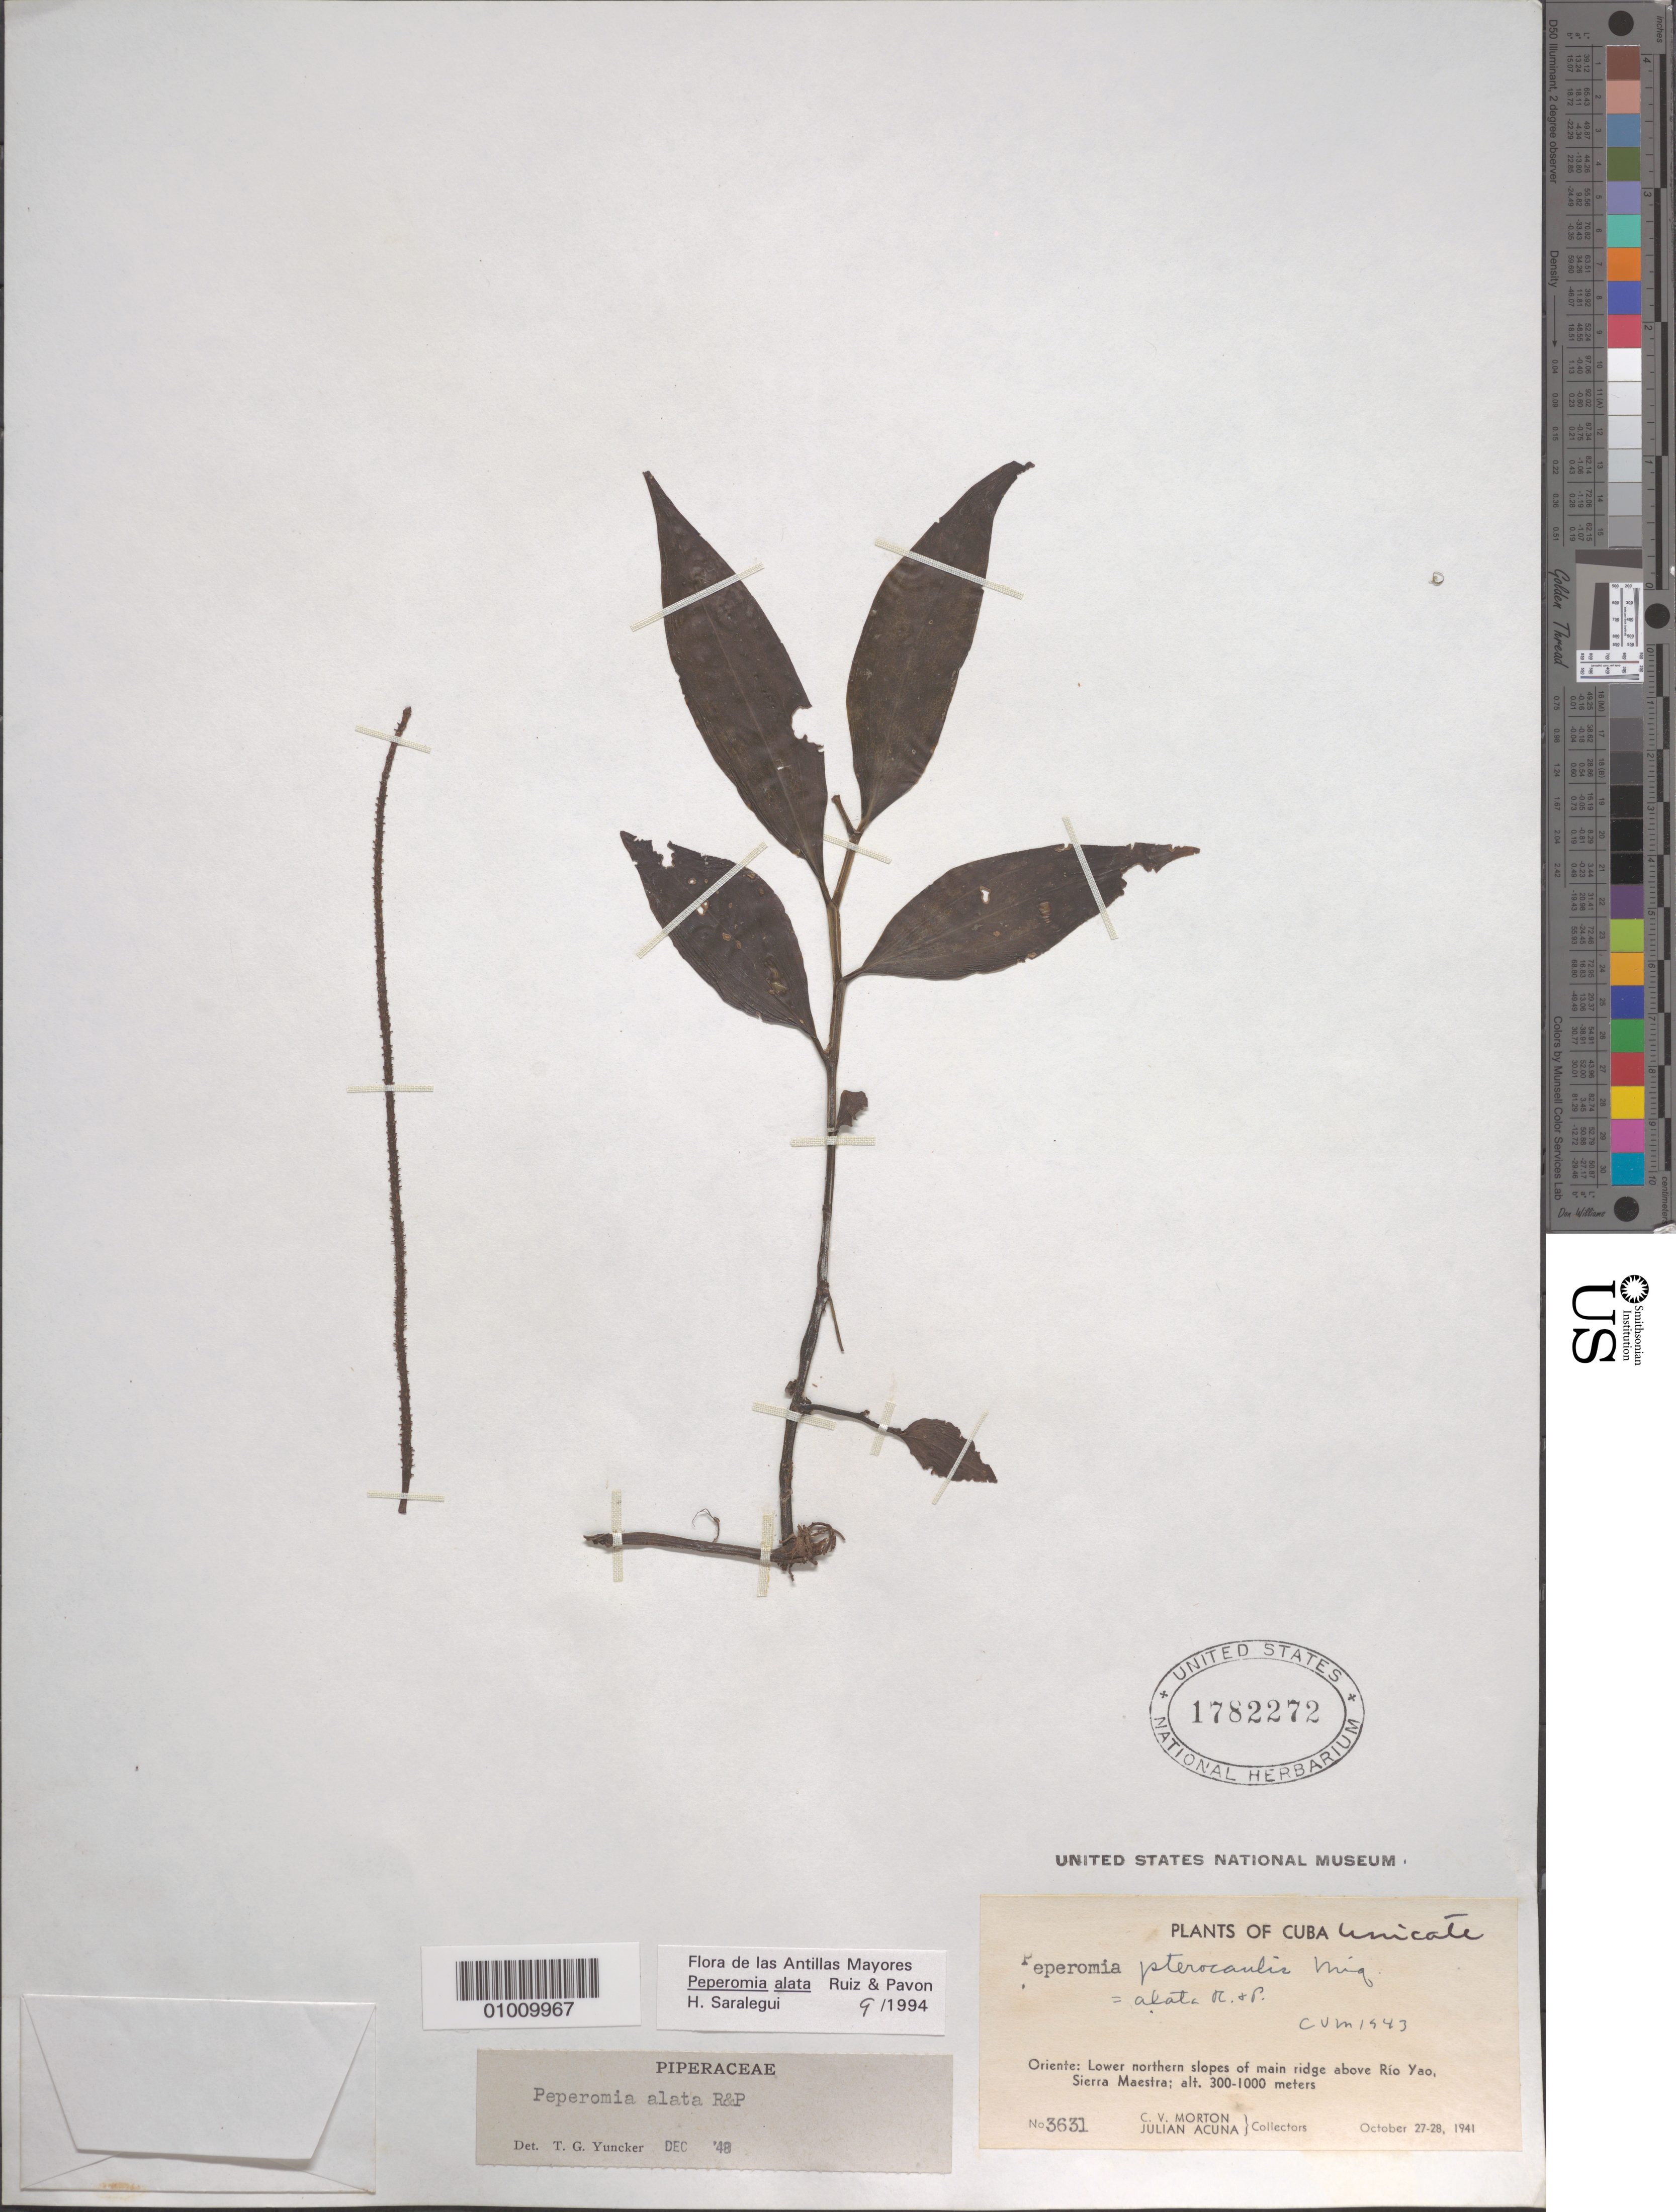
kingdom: Plantae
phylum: Tracheophyta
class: Magnoliopsida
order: Piperales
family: Piperaceae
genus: Peperomia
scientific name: Peperomia alata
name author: Ruiz & Pav.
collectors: C. V. Morton & J. Acuña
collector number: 3631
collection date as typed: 27 Oct 1941 to 28 Oct 1941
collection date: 1941-10-27/1941-10-28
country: Cuba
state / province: Oriente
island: Cuba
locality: Lower northern slopes of main ridge above Rio Yao, Sierra Maestra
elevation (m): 300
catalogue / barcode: US 1782272